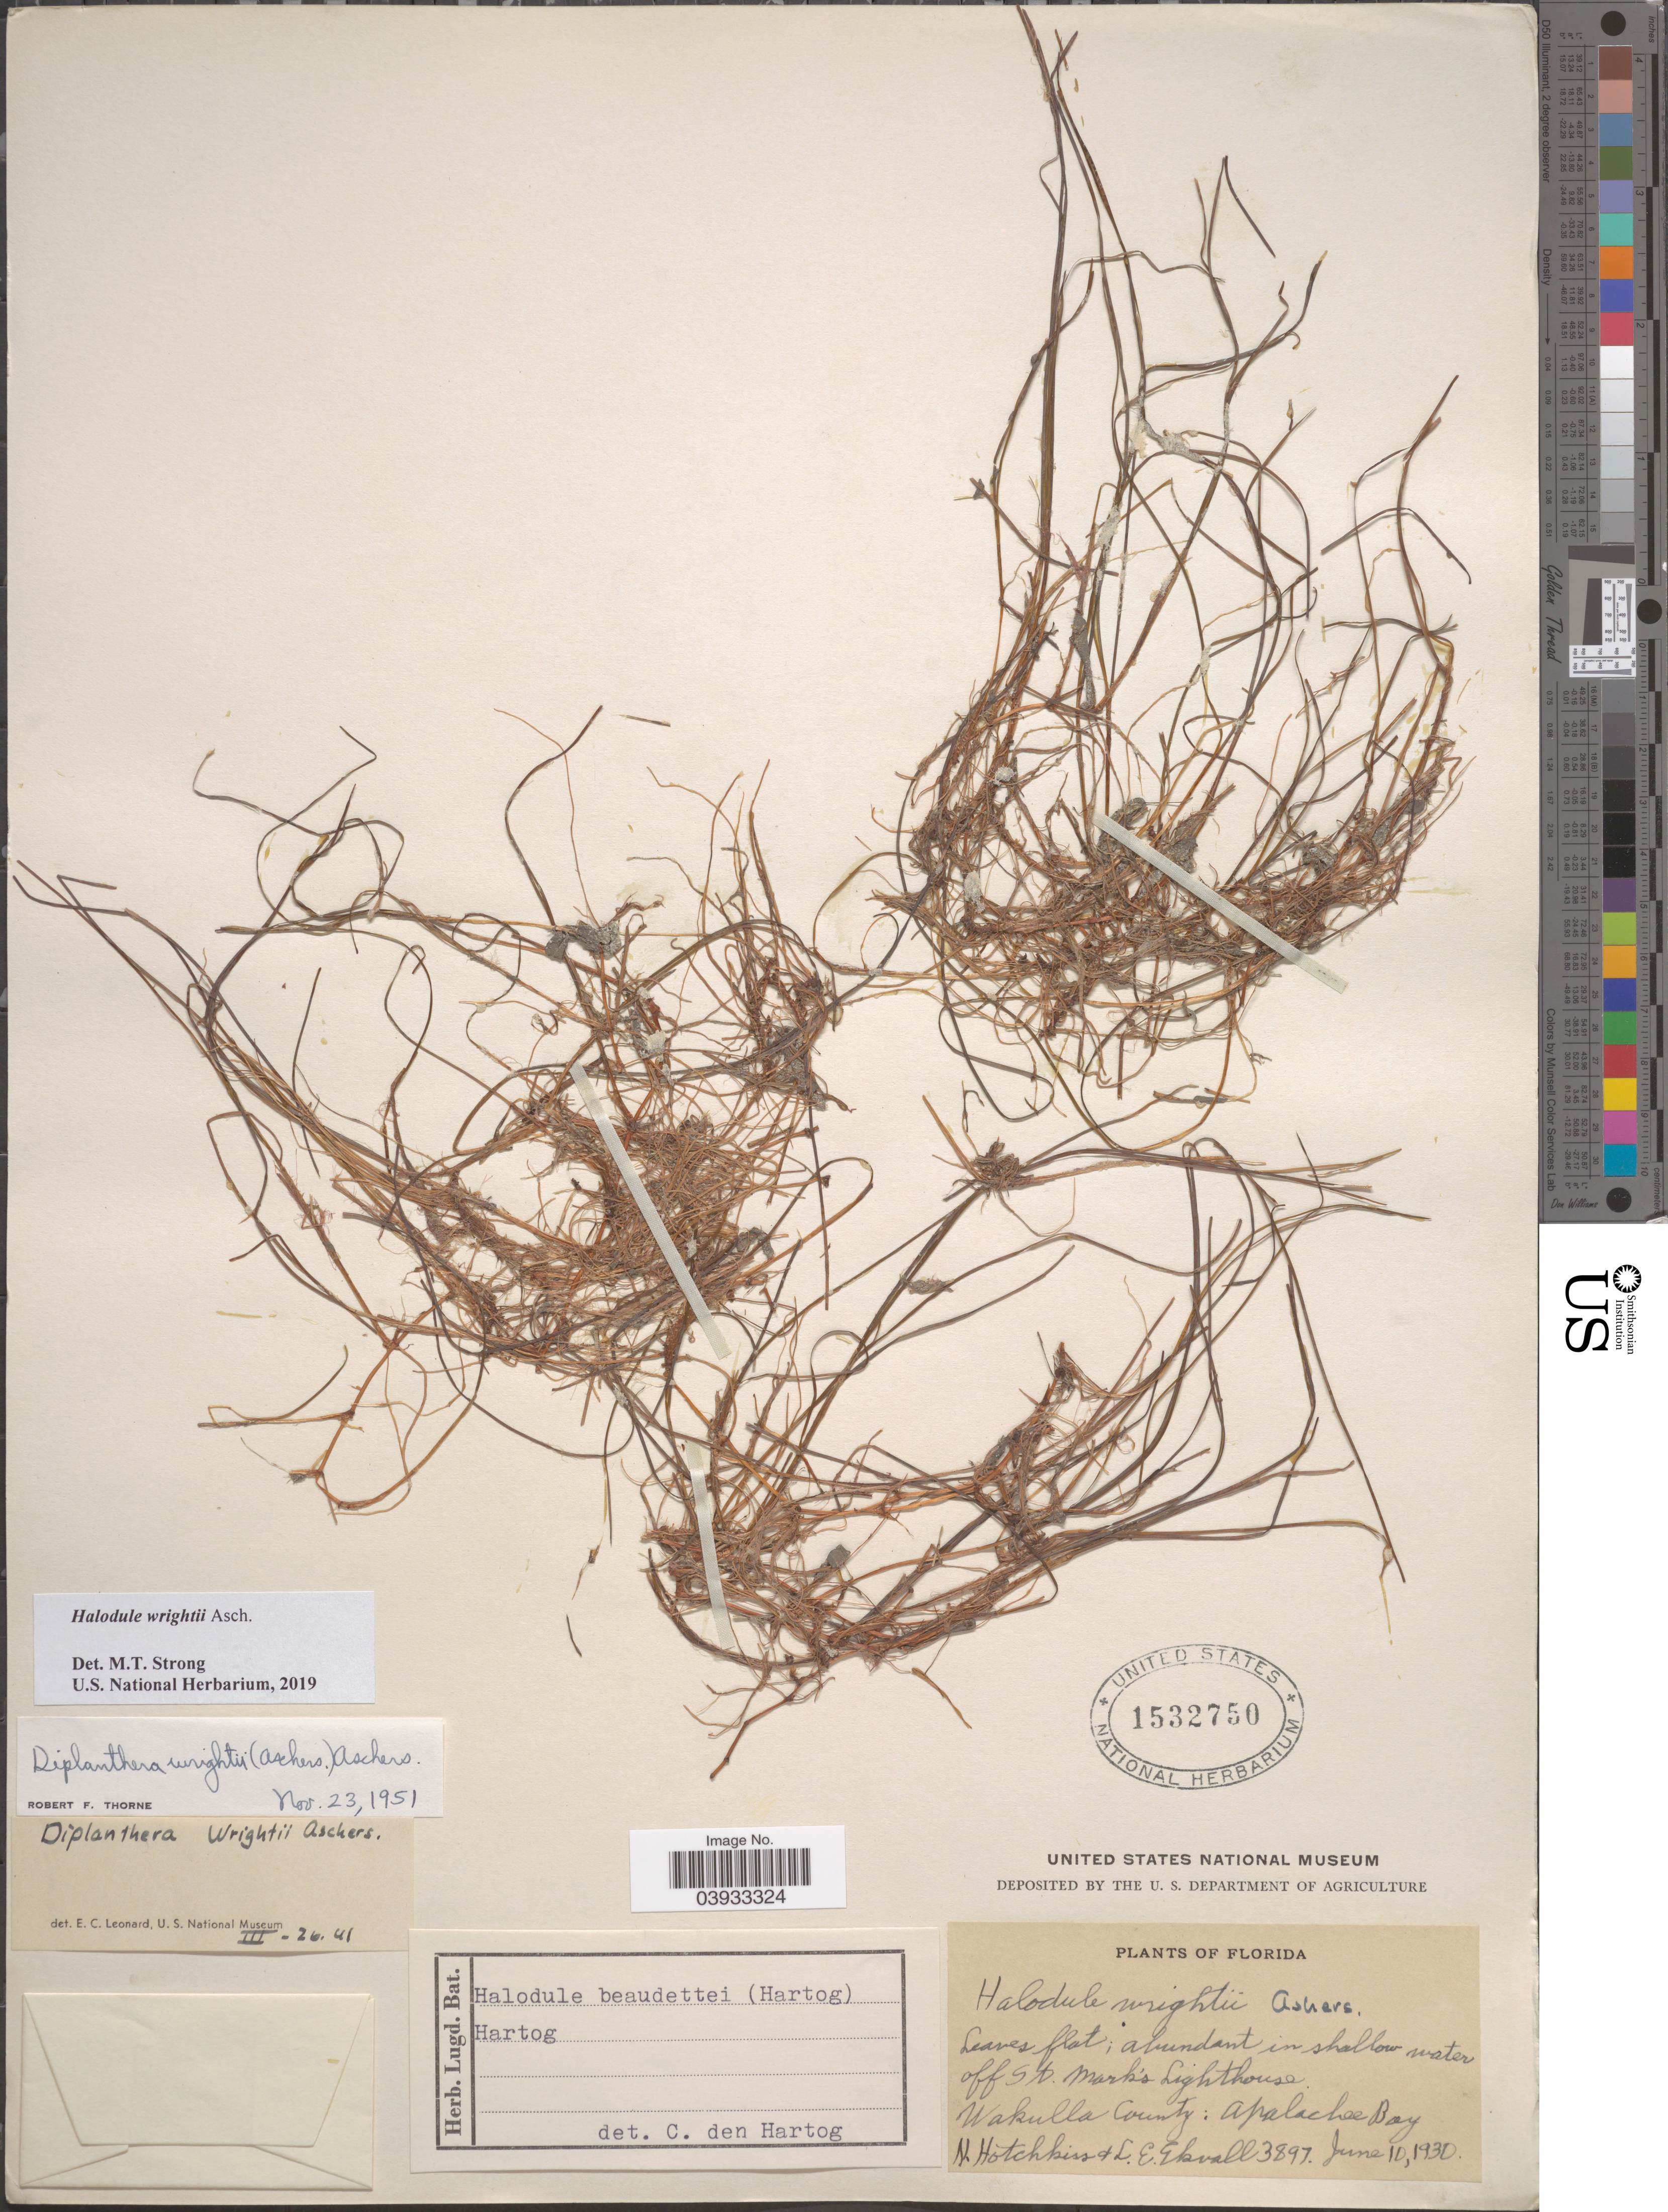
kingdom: Plantae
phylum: Tracheophyta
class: Liliopsida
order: Alismatales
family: Cymodoceaceae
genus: Halodule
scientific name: Halodule wrightii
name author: Asch.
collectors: N. Hotchkiss & L. Ekvall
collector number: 3897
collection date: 1930-06-10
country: United States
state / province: Florida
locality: Off St. Mark's Lighthouse. Wakulla County: Apalachee Bay.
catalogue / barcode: US 1532750